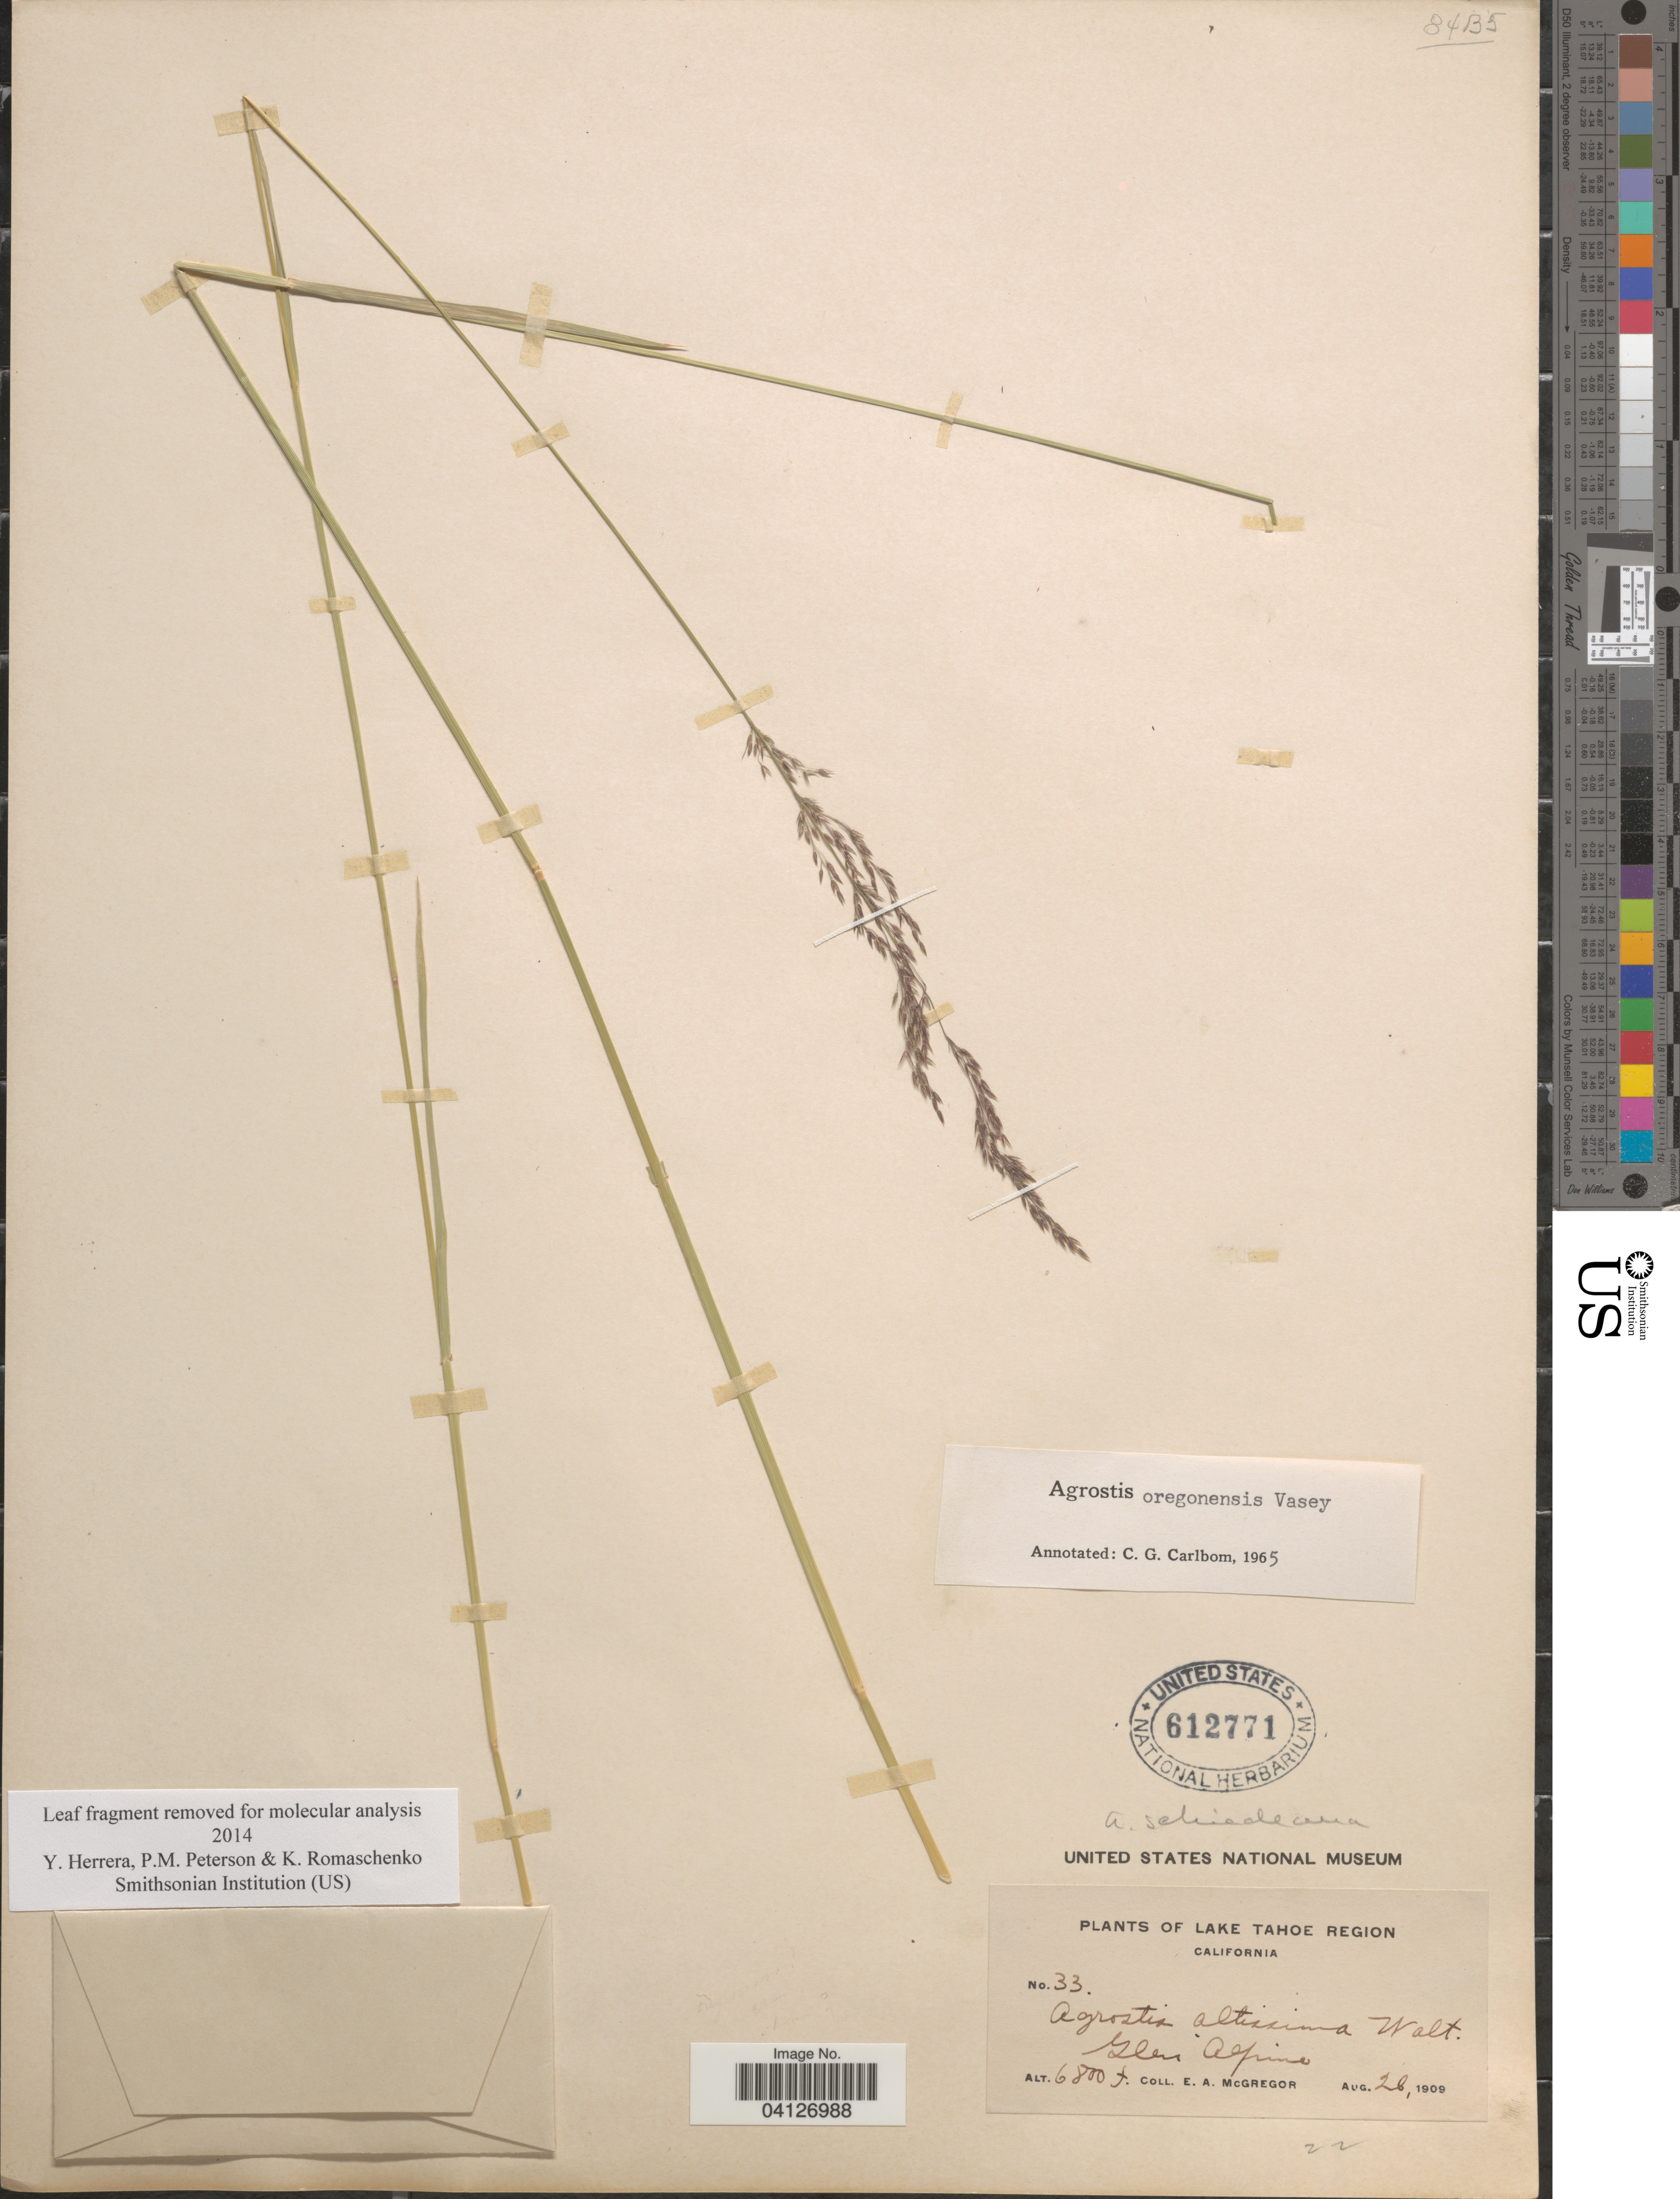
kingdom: Plantae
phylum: Tracheophyta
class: Liliopsida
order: Poales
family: Poaceae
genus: Agrostis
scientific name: Agrostis oregonensis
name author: Vasey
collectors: E. A. McGregor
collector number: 33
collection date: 1909-08-26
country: United States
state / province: California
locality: Lake Tahoe Region. Glen Alpine.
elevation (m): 2073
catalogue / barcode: US 612771